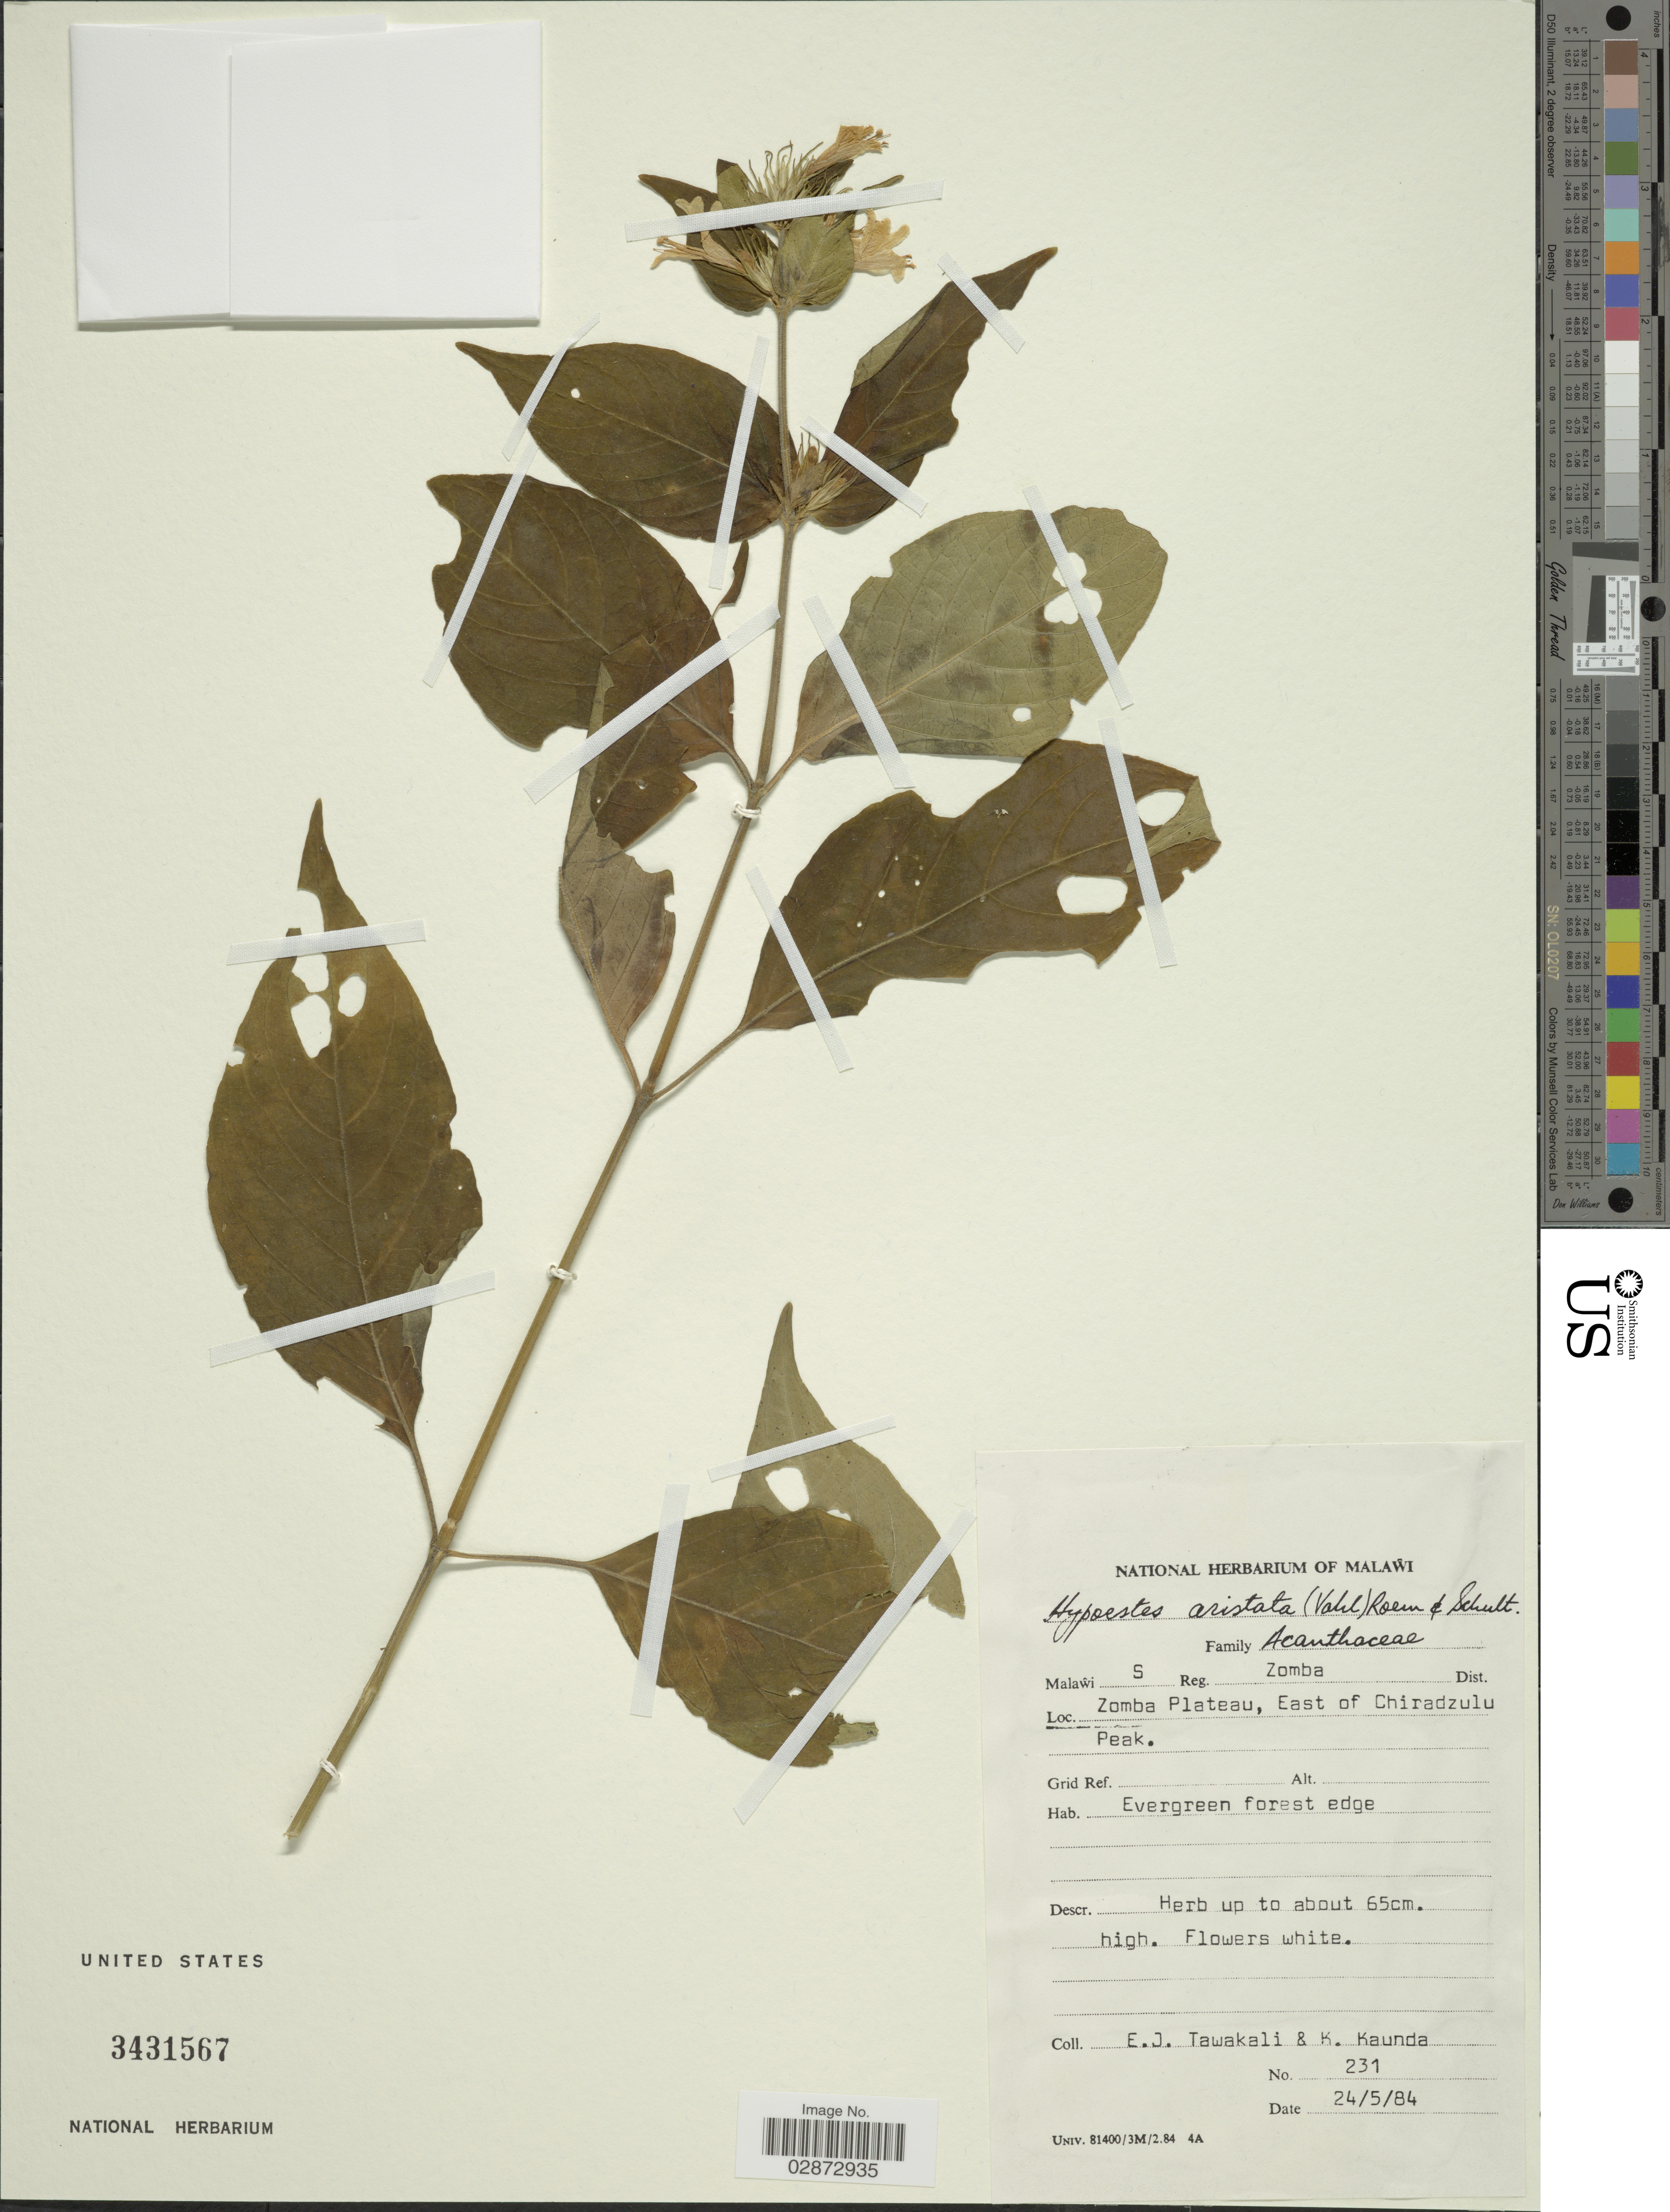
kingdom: Plantae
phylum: Tracheophyta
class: Magnoliopsida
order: Lamiales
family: Acanthaceae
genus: Hypoestes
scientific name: Hypoestes aristata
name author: (Vahl) Sol. ex Roem. & Schult.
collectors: E. Tawakali & K. Kaunda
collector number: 231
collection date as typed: Transcribed d/m/y: 24/5/84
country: Malawi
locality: S Reg. Zomba Dist., Zomba Plateau, East of Chiradzulu Peak.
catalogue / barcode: US 3431567